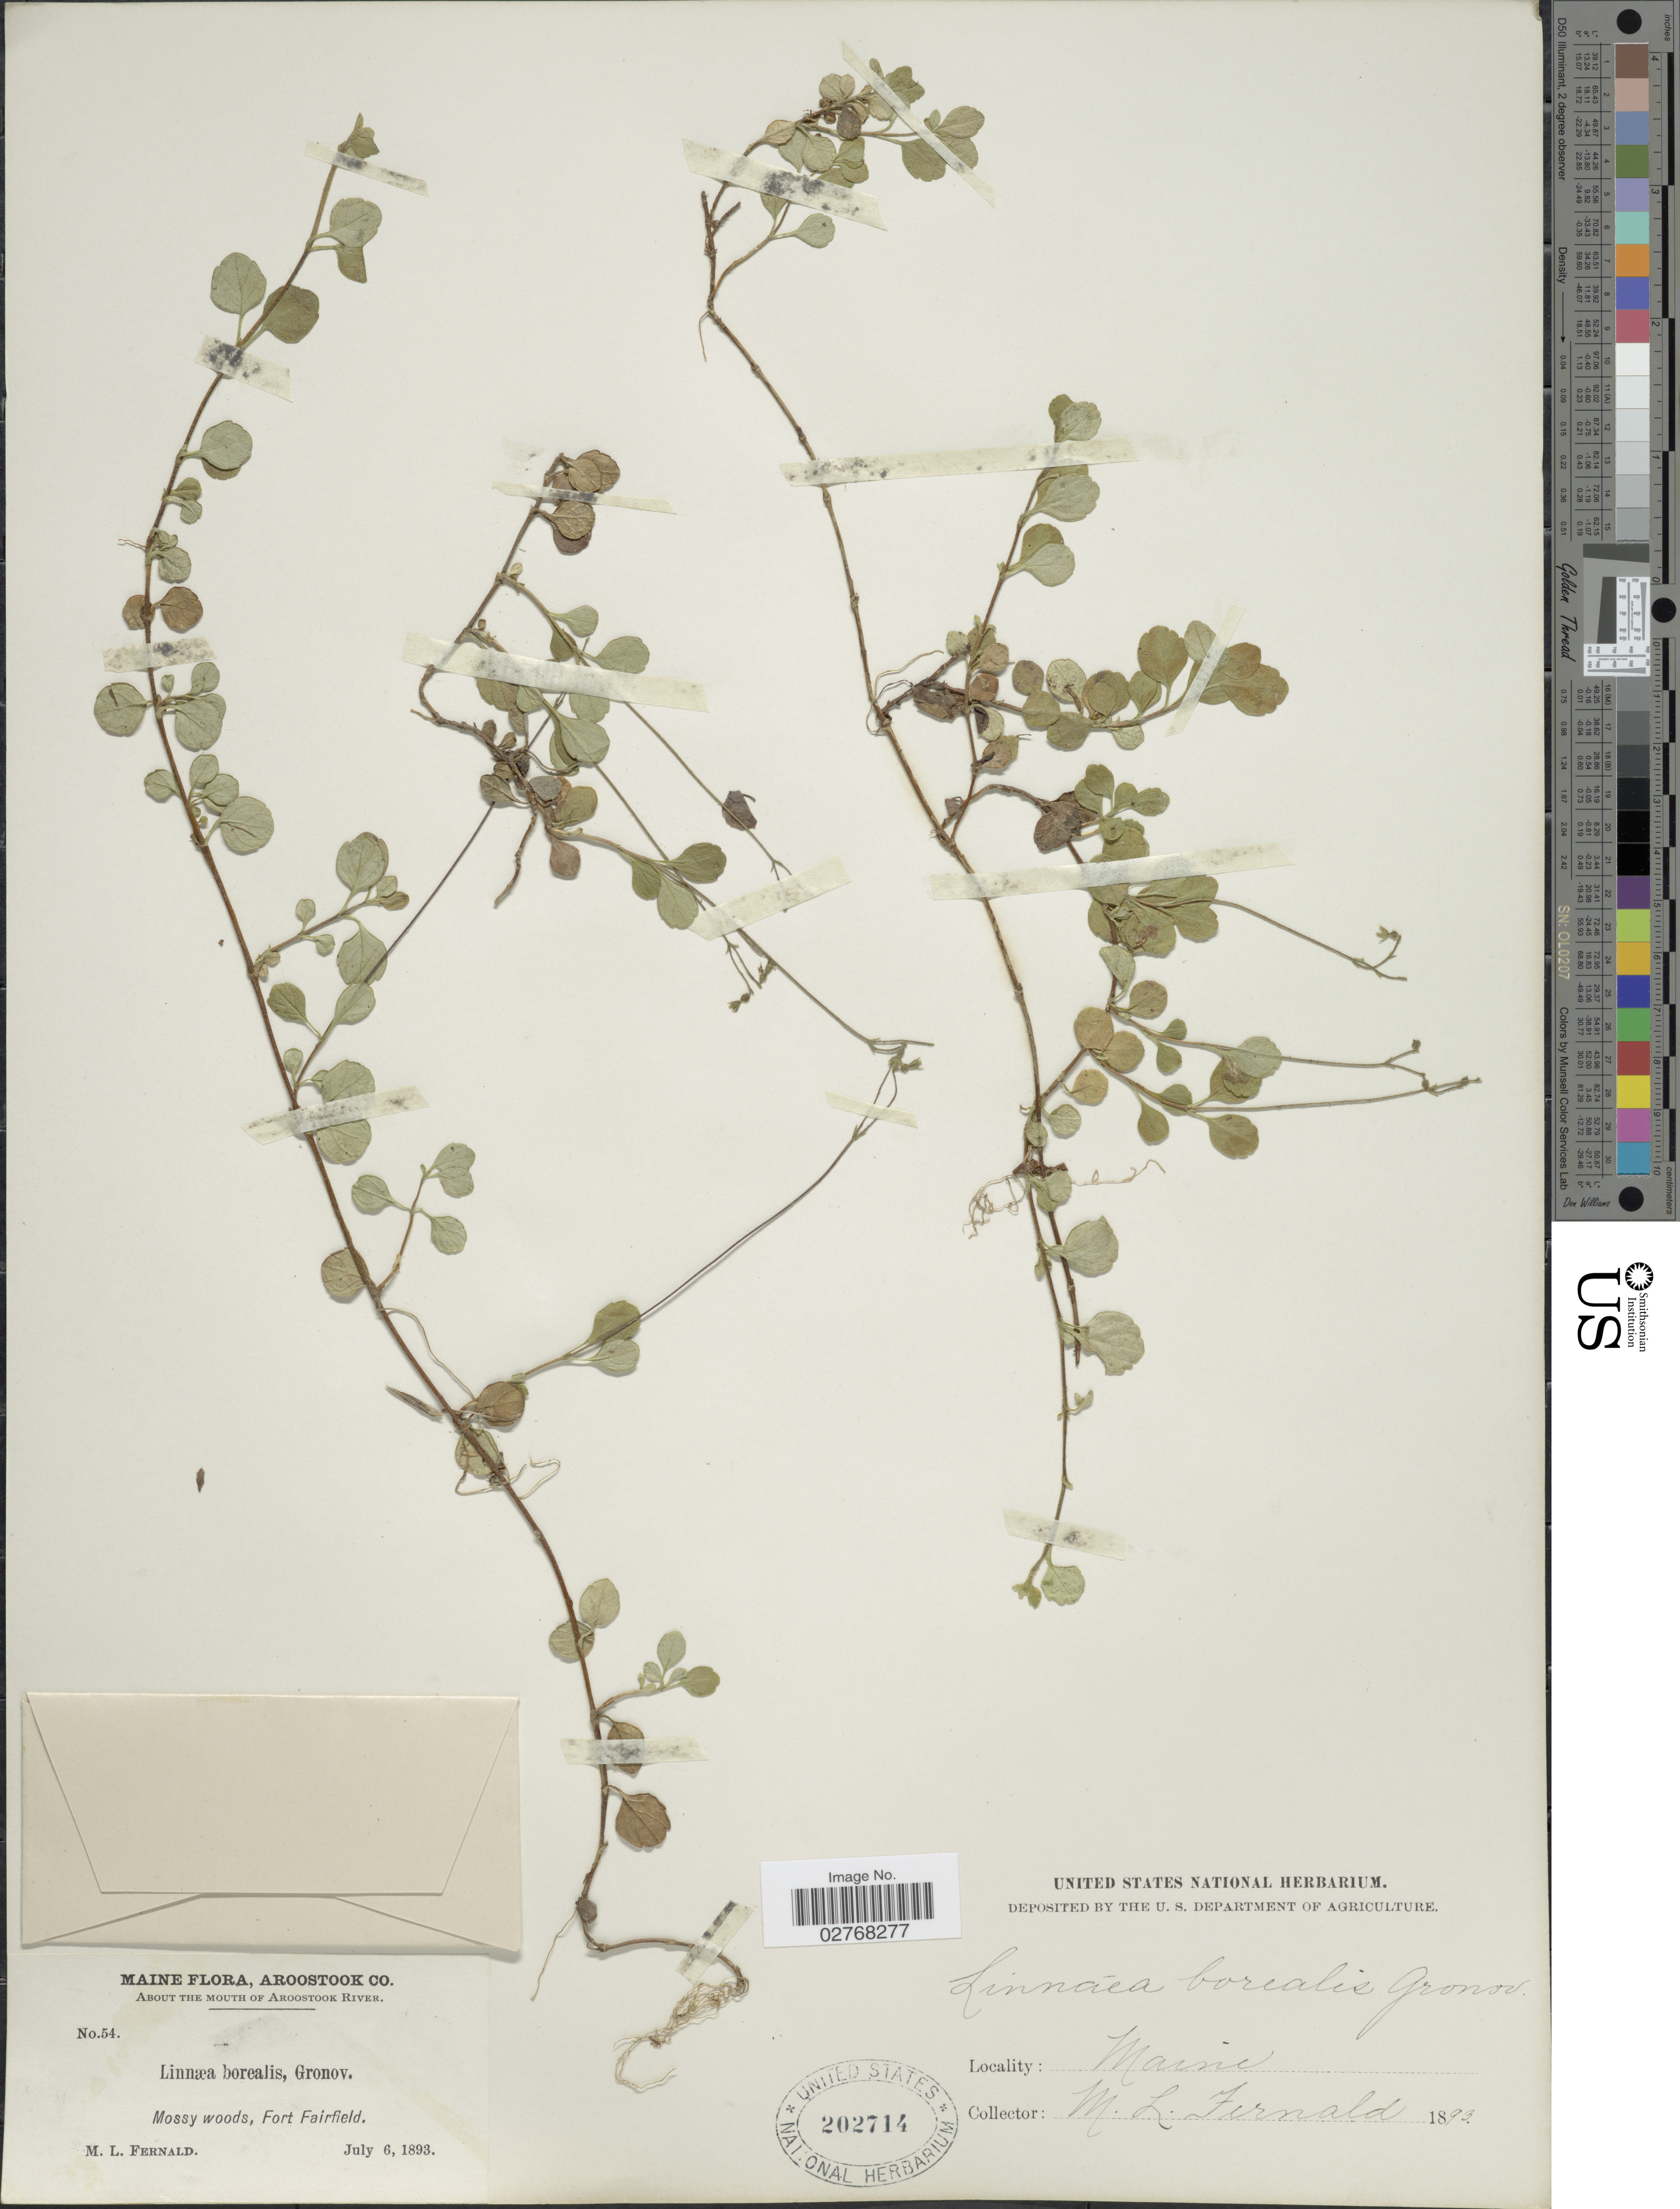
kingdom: Plantae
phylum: Tracheophyta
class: Magnoliopsida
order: Dipsacales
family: Caprifoliaceae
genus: Linnaea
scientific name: Linnaea borealis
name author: L.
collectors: M. L. Fernald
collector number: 54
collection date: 1893-07-06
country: United States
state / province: Maine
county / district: Aroostook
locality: About the mouth of Aroostook River. Mossy woods, Fort Fairfield.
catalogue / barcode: US 202714